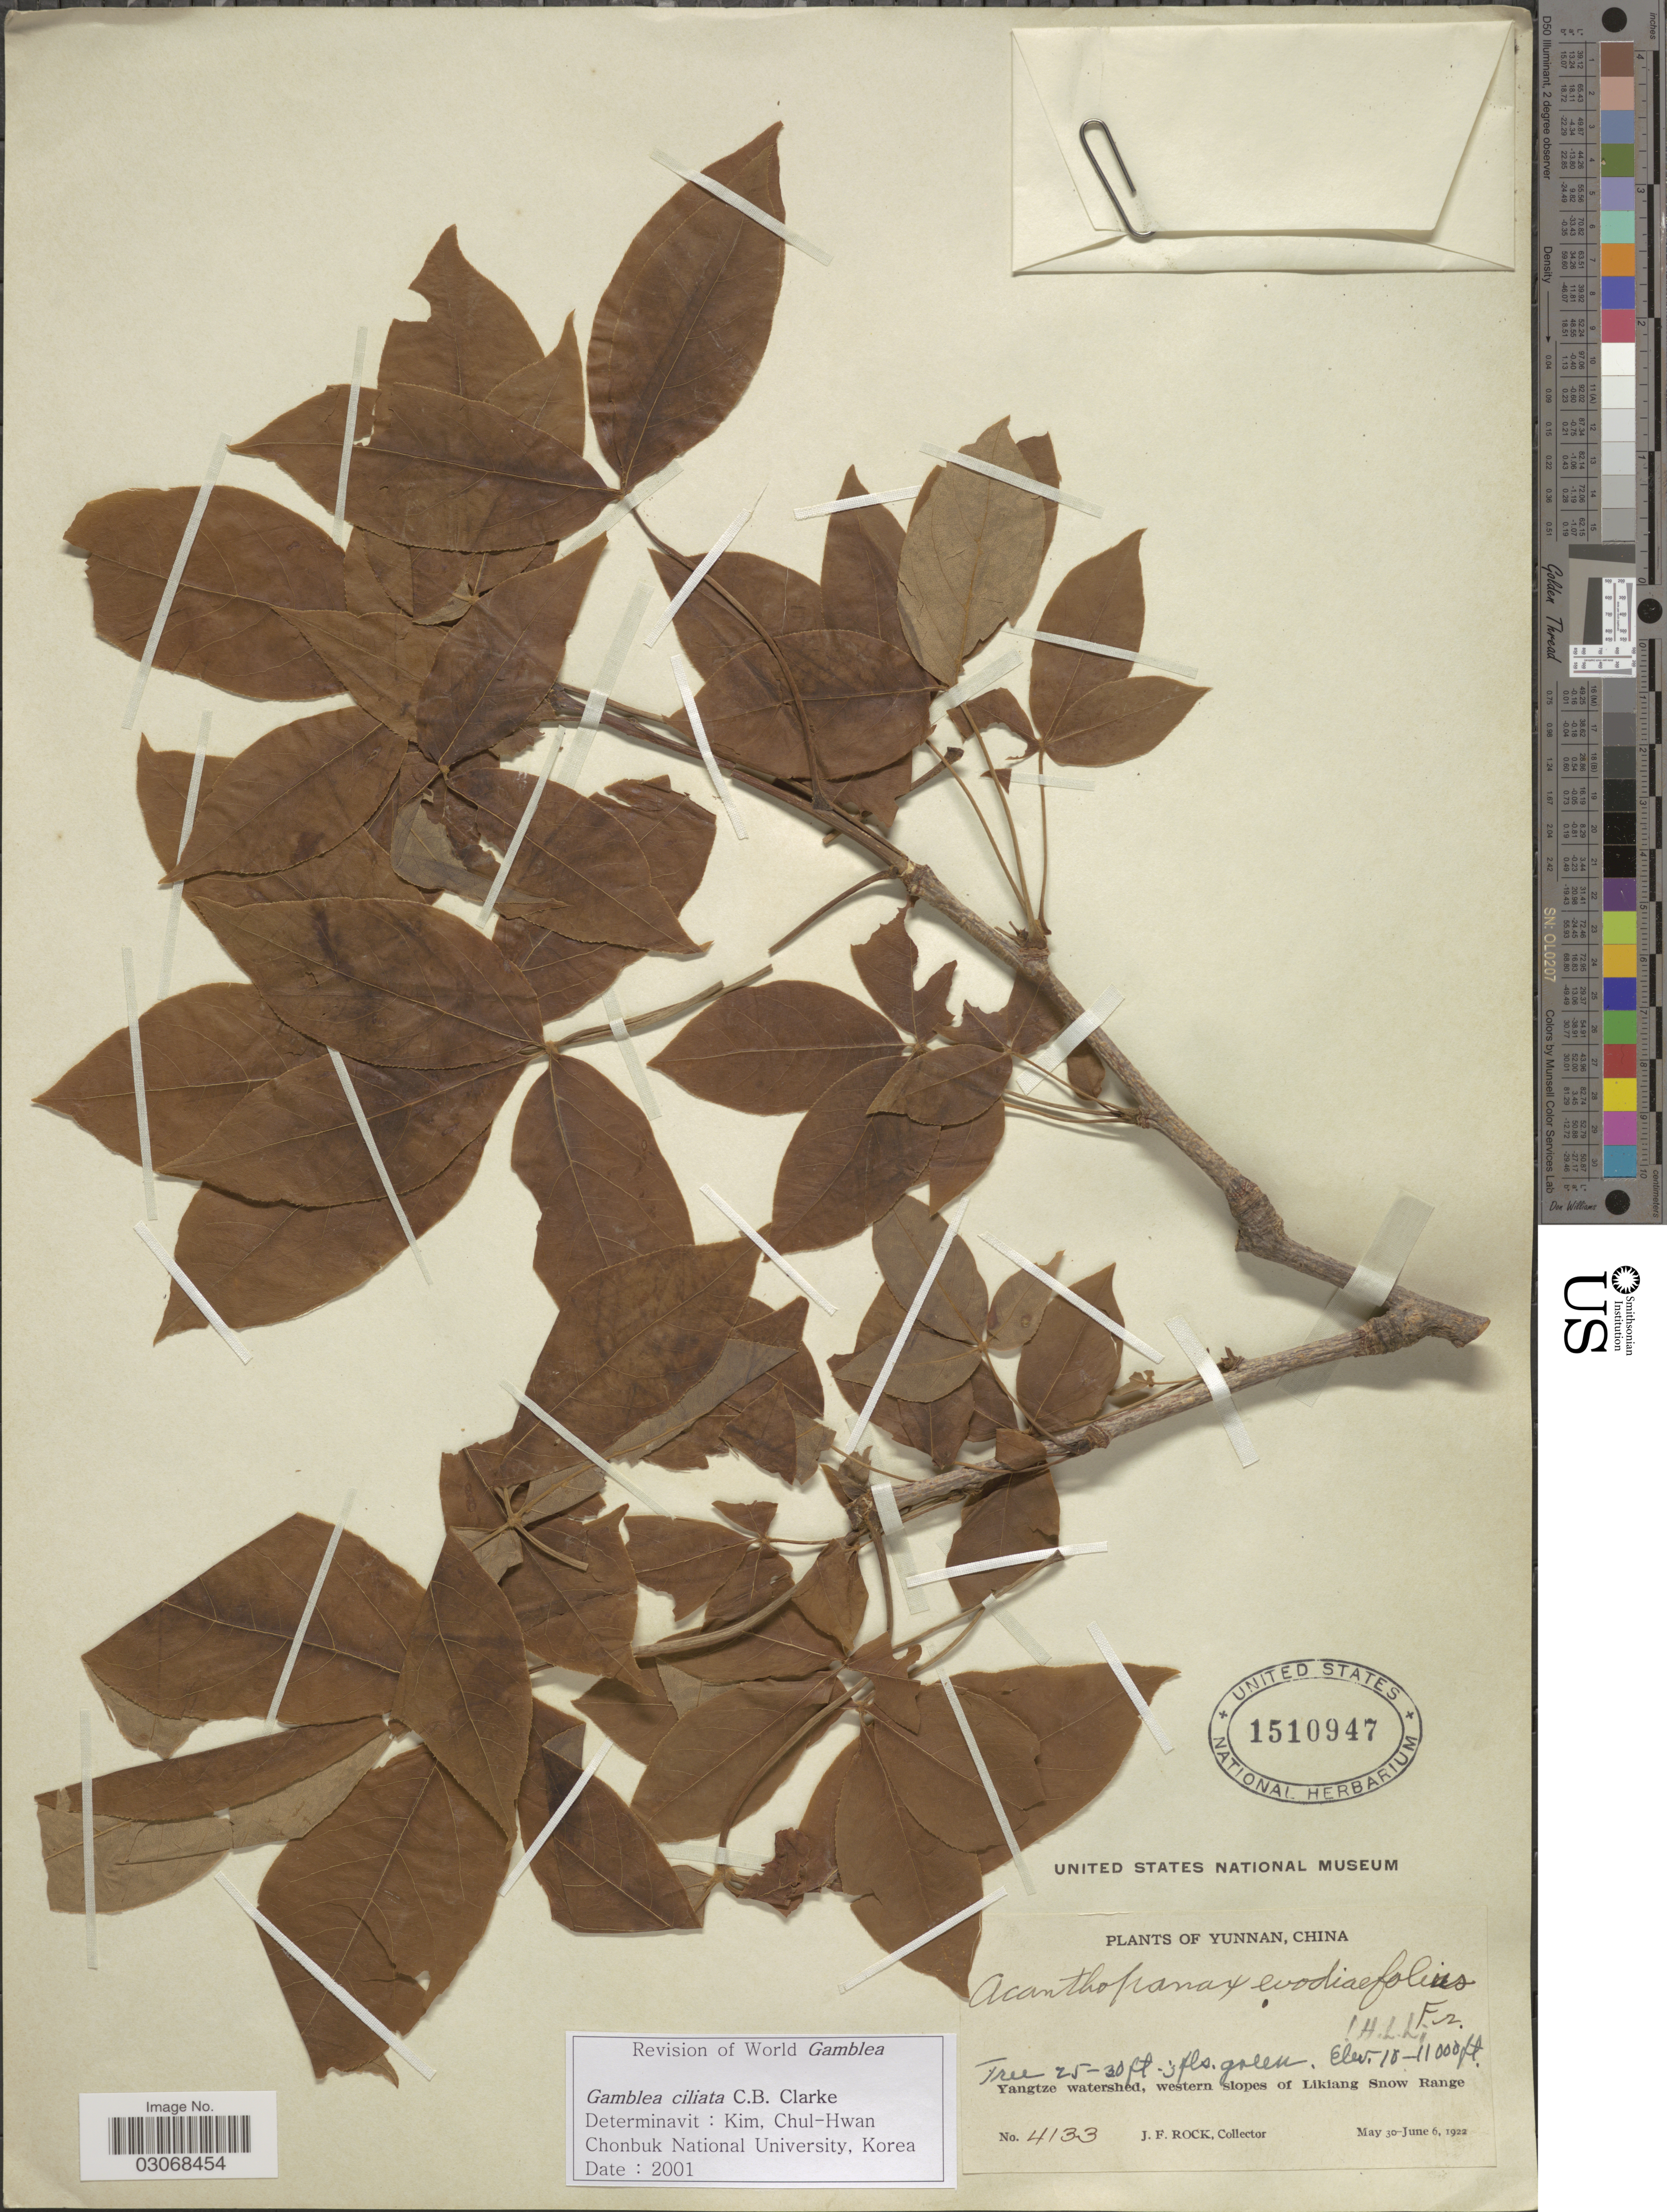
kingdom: Plantae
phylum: Tracheophyta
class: Magnoliopsida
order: Apiales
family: Araliaceae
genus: Gamblea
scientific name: Gamblea ciliata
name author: C.B. Clarke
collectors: J. Rock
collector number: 4133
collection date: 1922-05-30/1922-06-06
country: China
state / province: Yunnan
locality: Yangtze watershed, western slopes of Likiang Snow Range.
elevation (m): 3048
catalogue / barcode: US 1510947